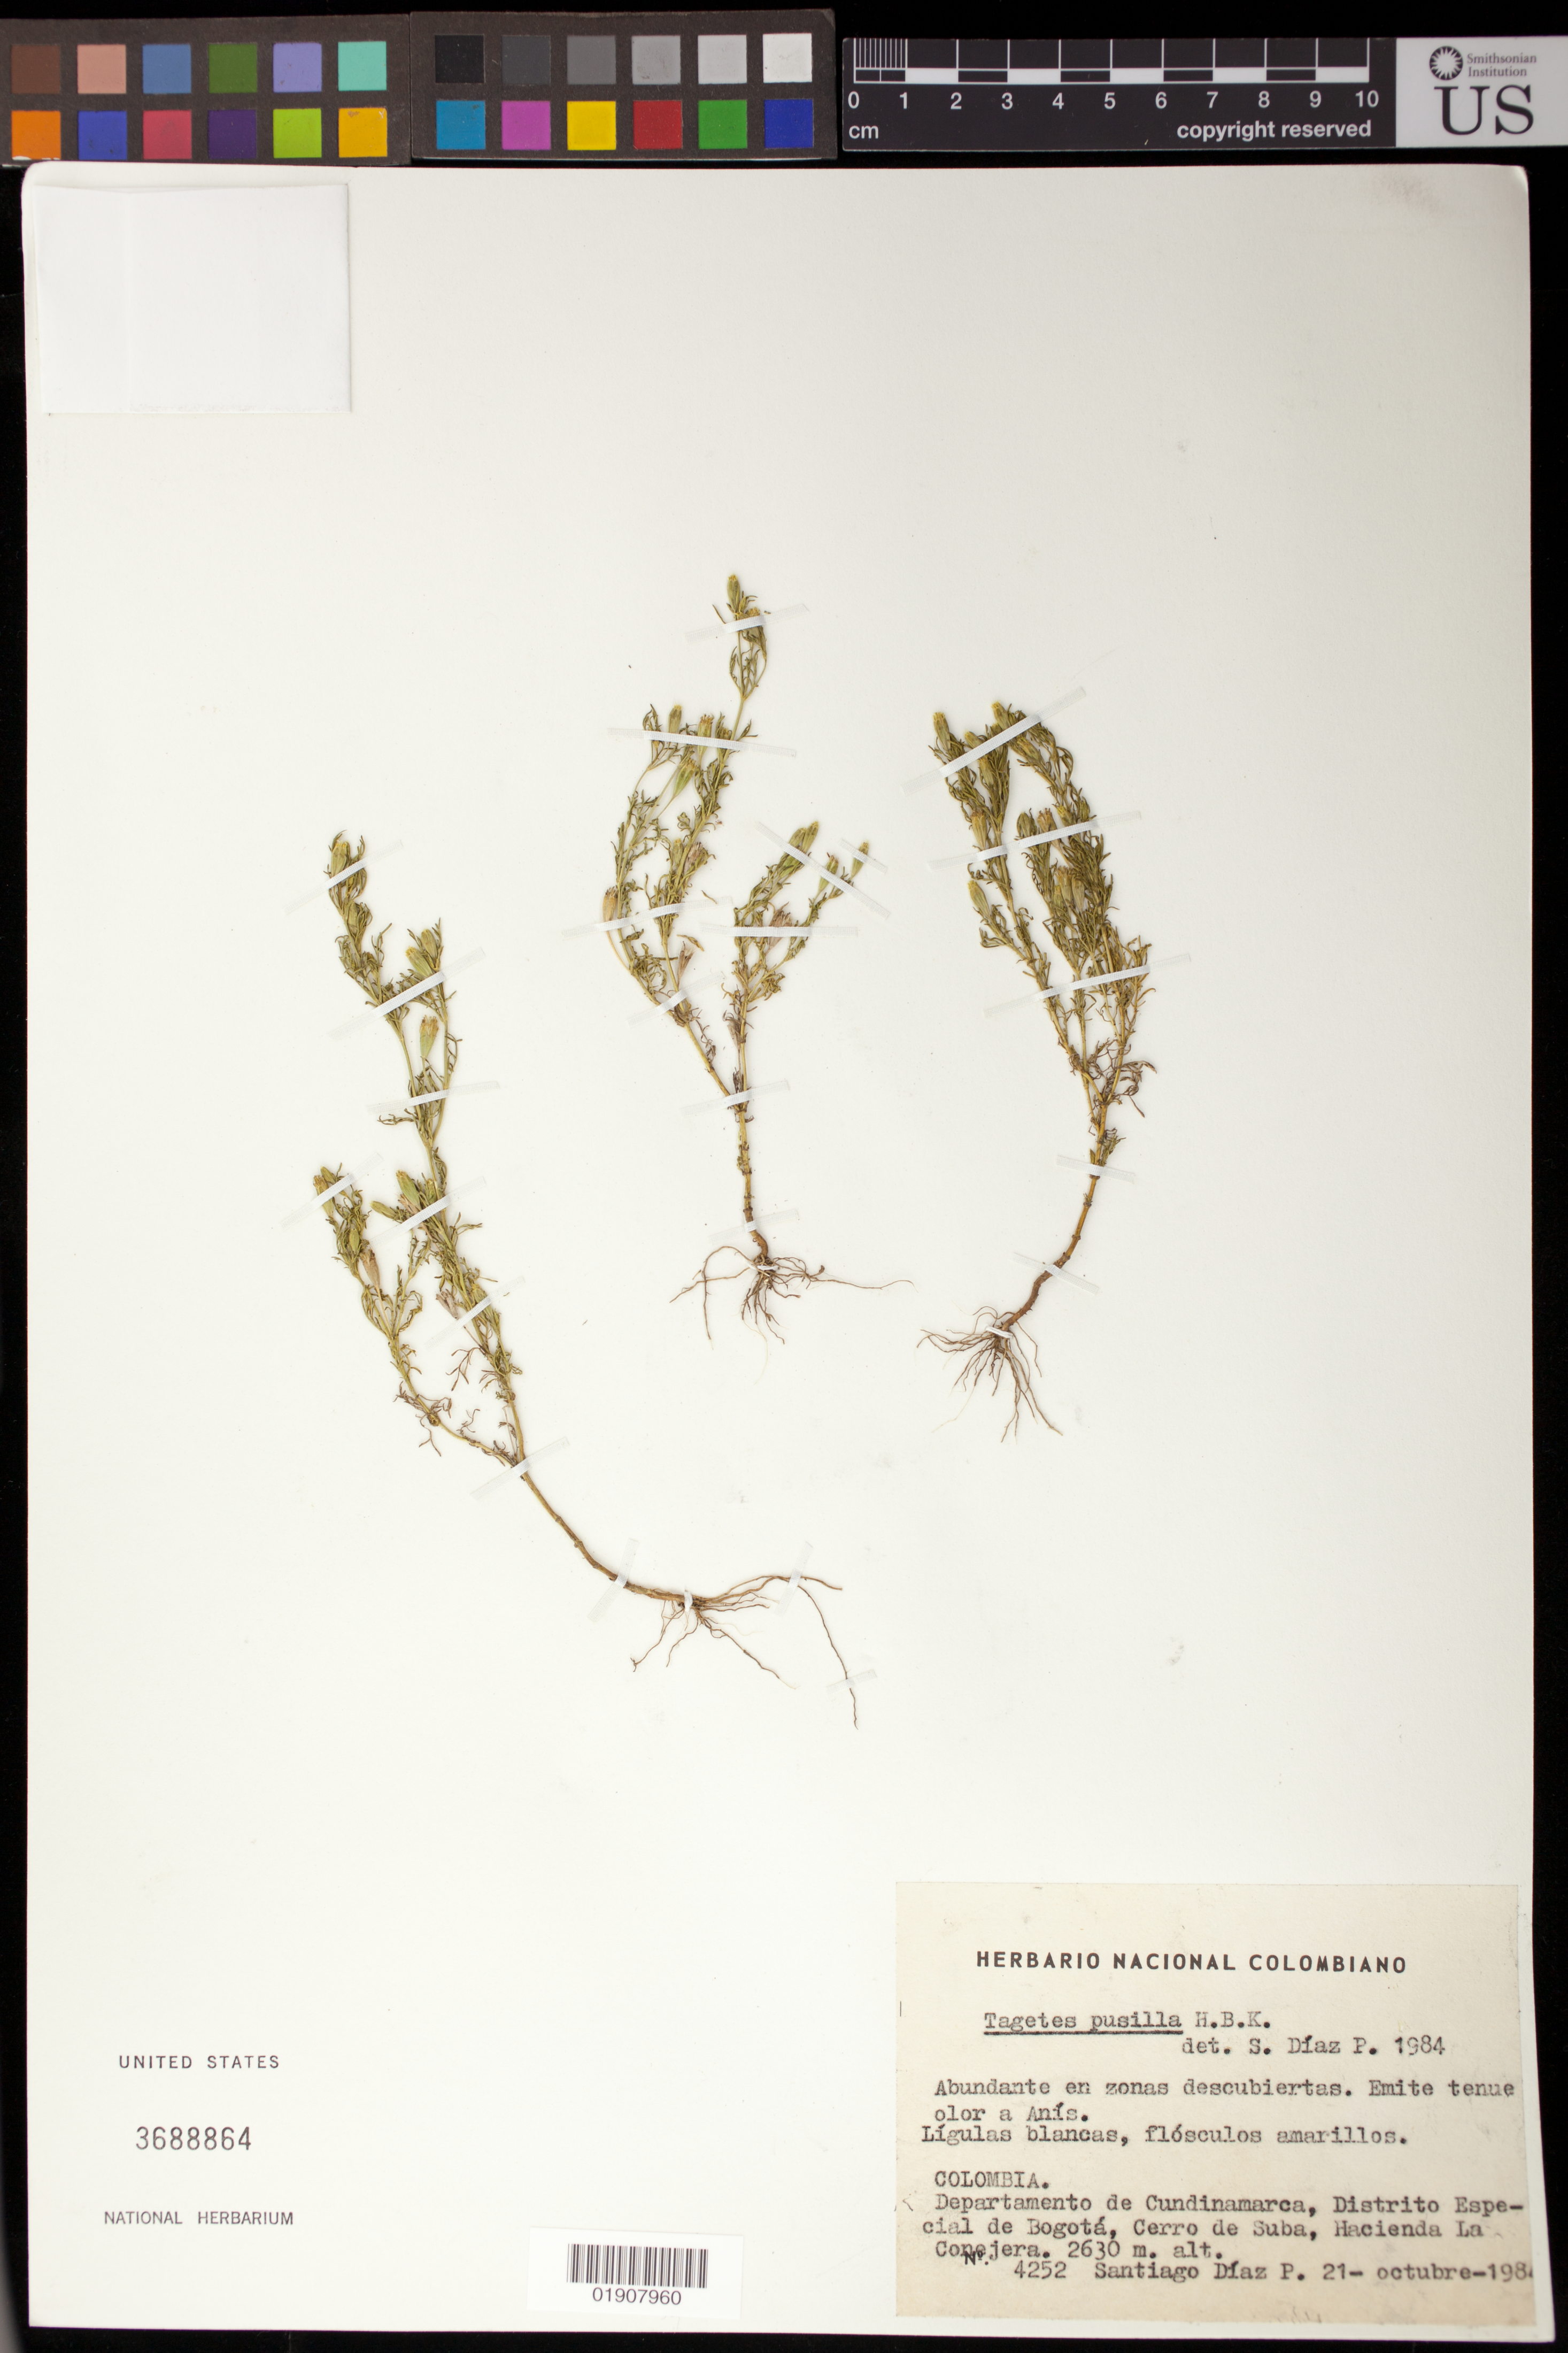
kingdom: Plantae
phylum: Tracheophyta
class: Magnoliopsida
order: Asterales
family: Asteraceae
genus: Tagetes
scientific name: Tagetes filifolia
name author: Lag.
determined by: Schiavinato, Dario J.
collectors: S. Díaz Píedrahíta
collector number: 4252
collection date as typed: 21-octubre-1984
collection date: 1984-10-21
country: Colombia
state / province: Cundinamarca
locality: Departamento de Cundinamarca, Distrito Especial de Bogota, Cerro de Suba, Hacienda La Conejera.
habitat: Abundante en zonas descubiertas.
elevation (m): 2630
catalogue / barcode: US 3688864